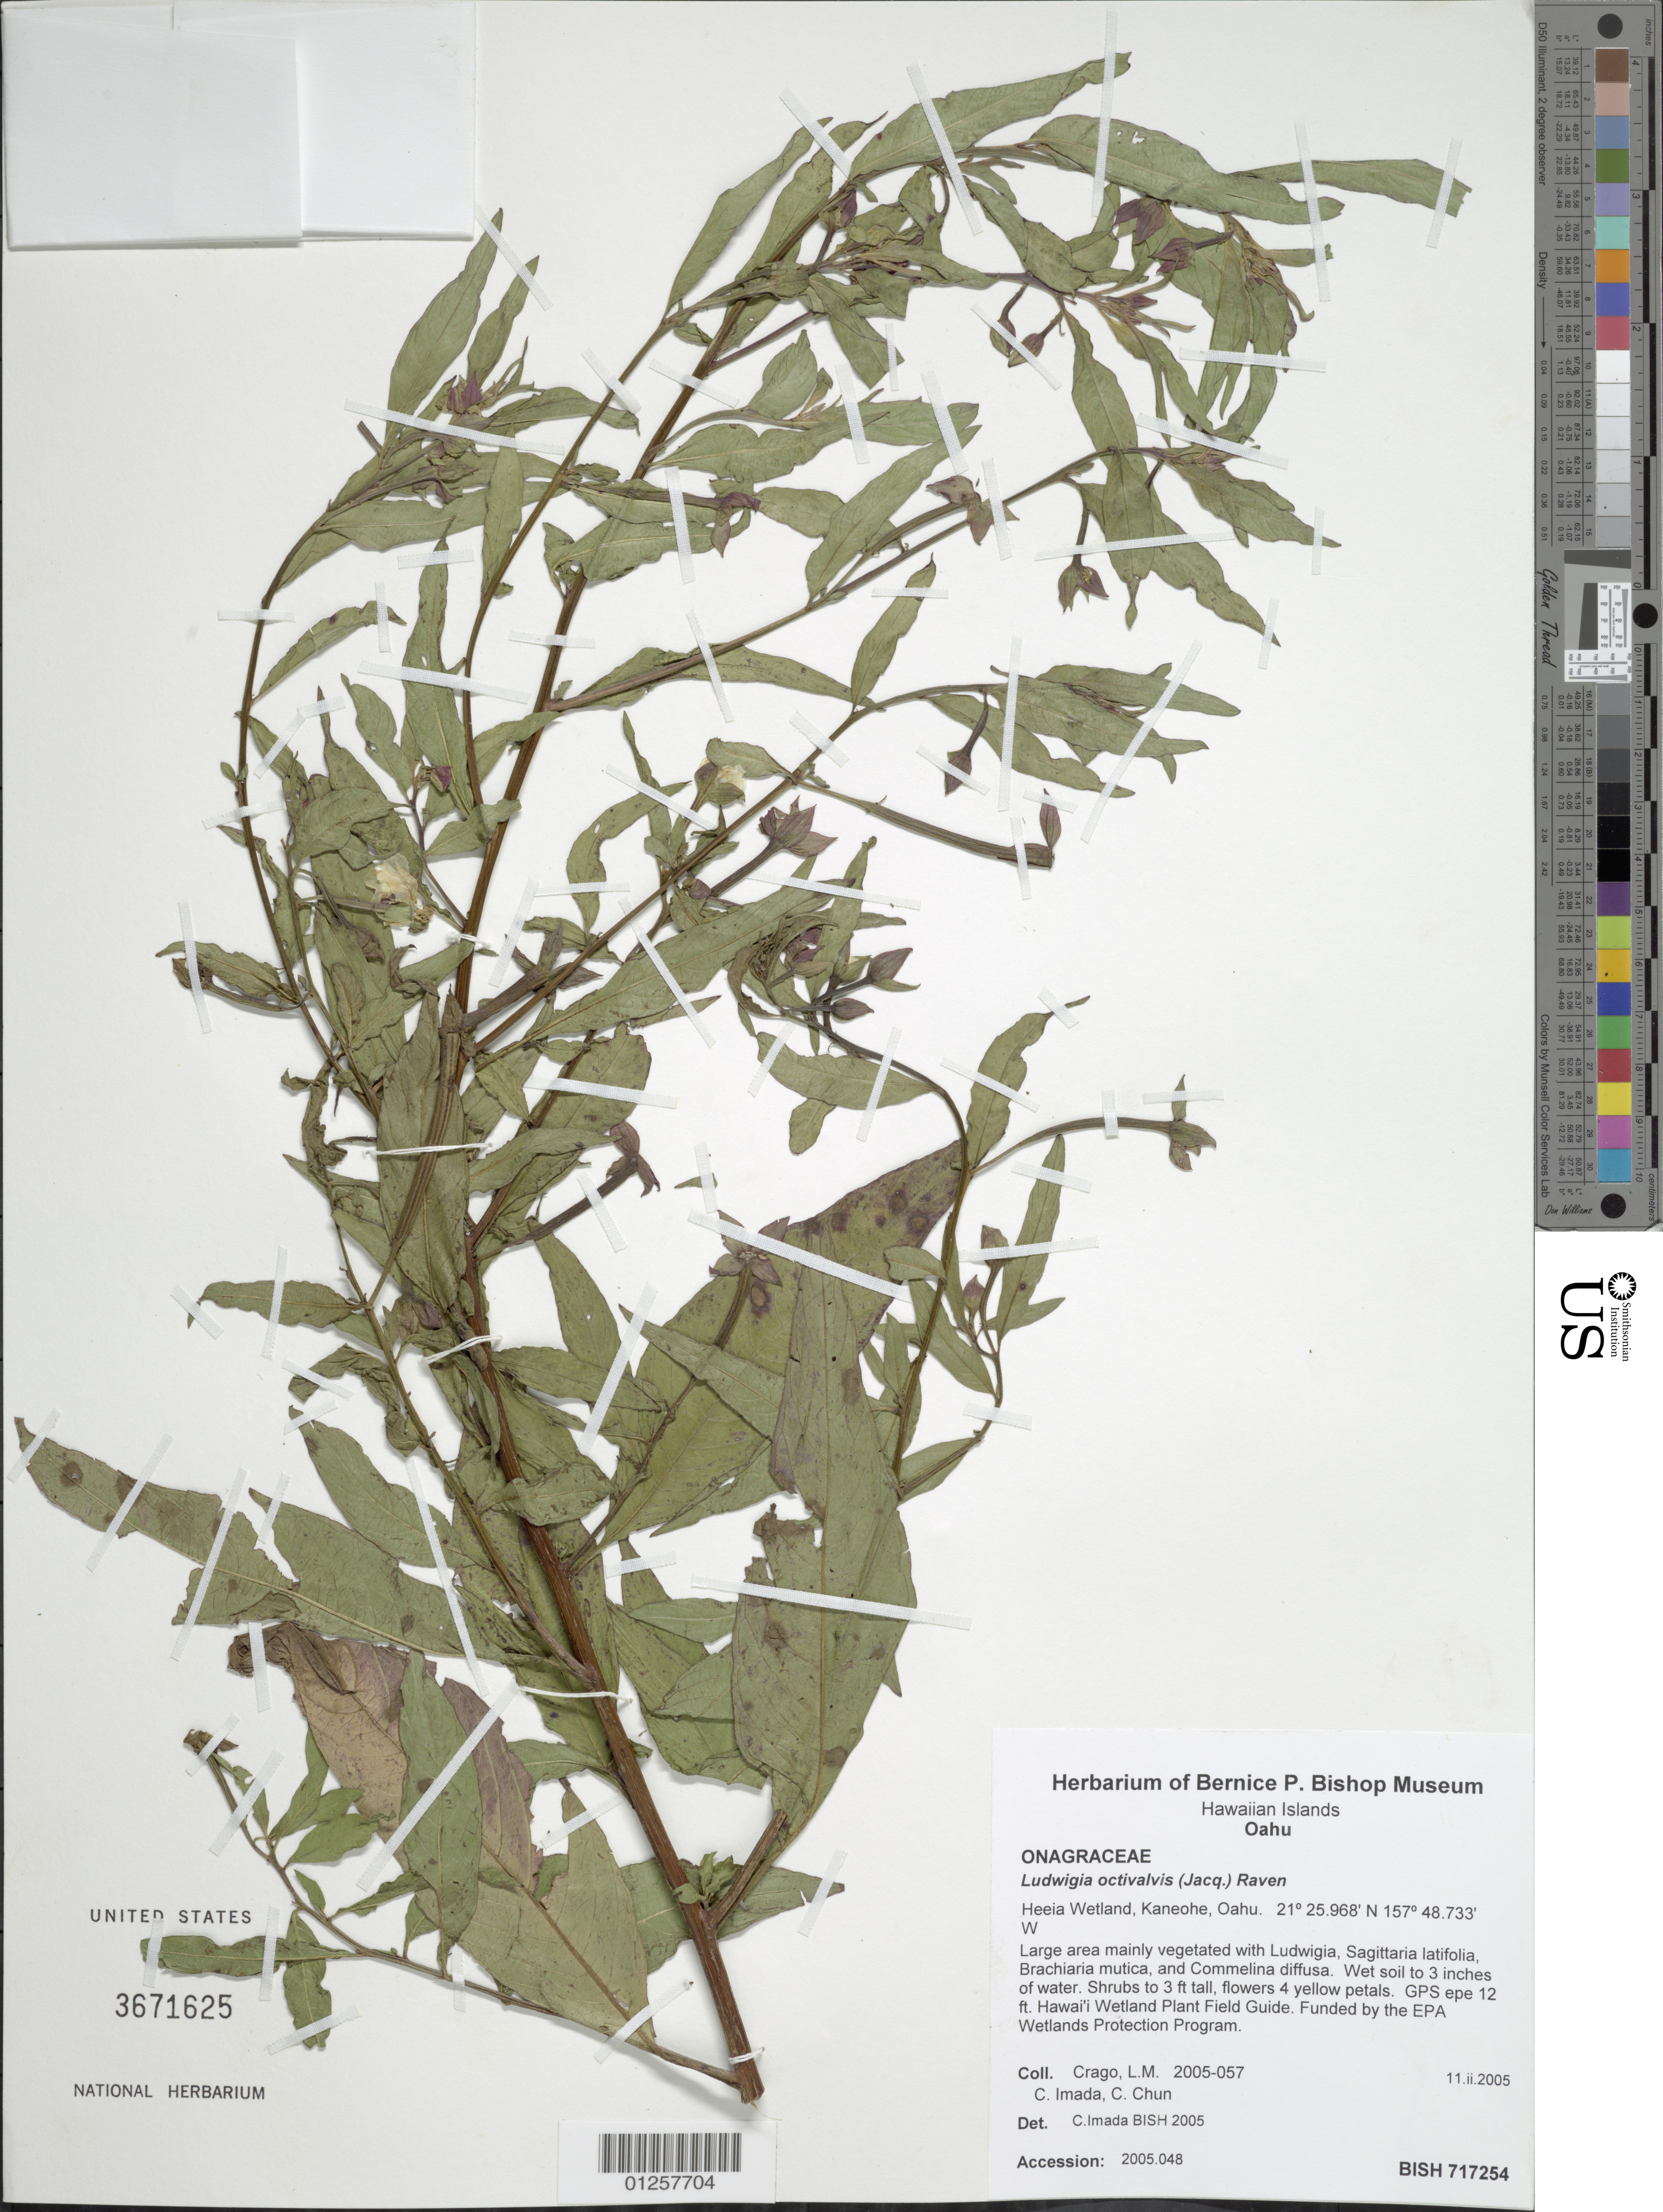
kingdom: Plantae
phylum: Tracheophyta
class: Magnoliopsida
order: Myrtales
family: Onagraceae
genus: Ludwigia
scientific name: Ludwigia octovalvis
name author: (Jacq.) P.H. Raven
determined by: Imada, C.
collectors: L. Crago, C. Imada & C. Chun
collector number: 2005-057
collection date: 2005-02-11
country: United States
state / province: Hawaii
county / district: Honolulu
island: Oahu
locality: Heeia Wetland, Kaneohe.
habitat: Wet soil to 3 inches of water.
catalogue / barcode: US 3671625